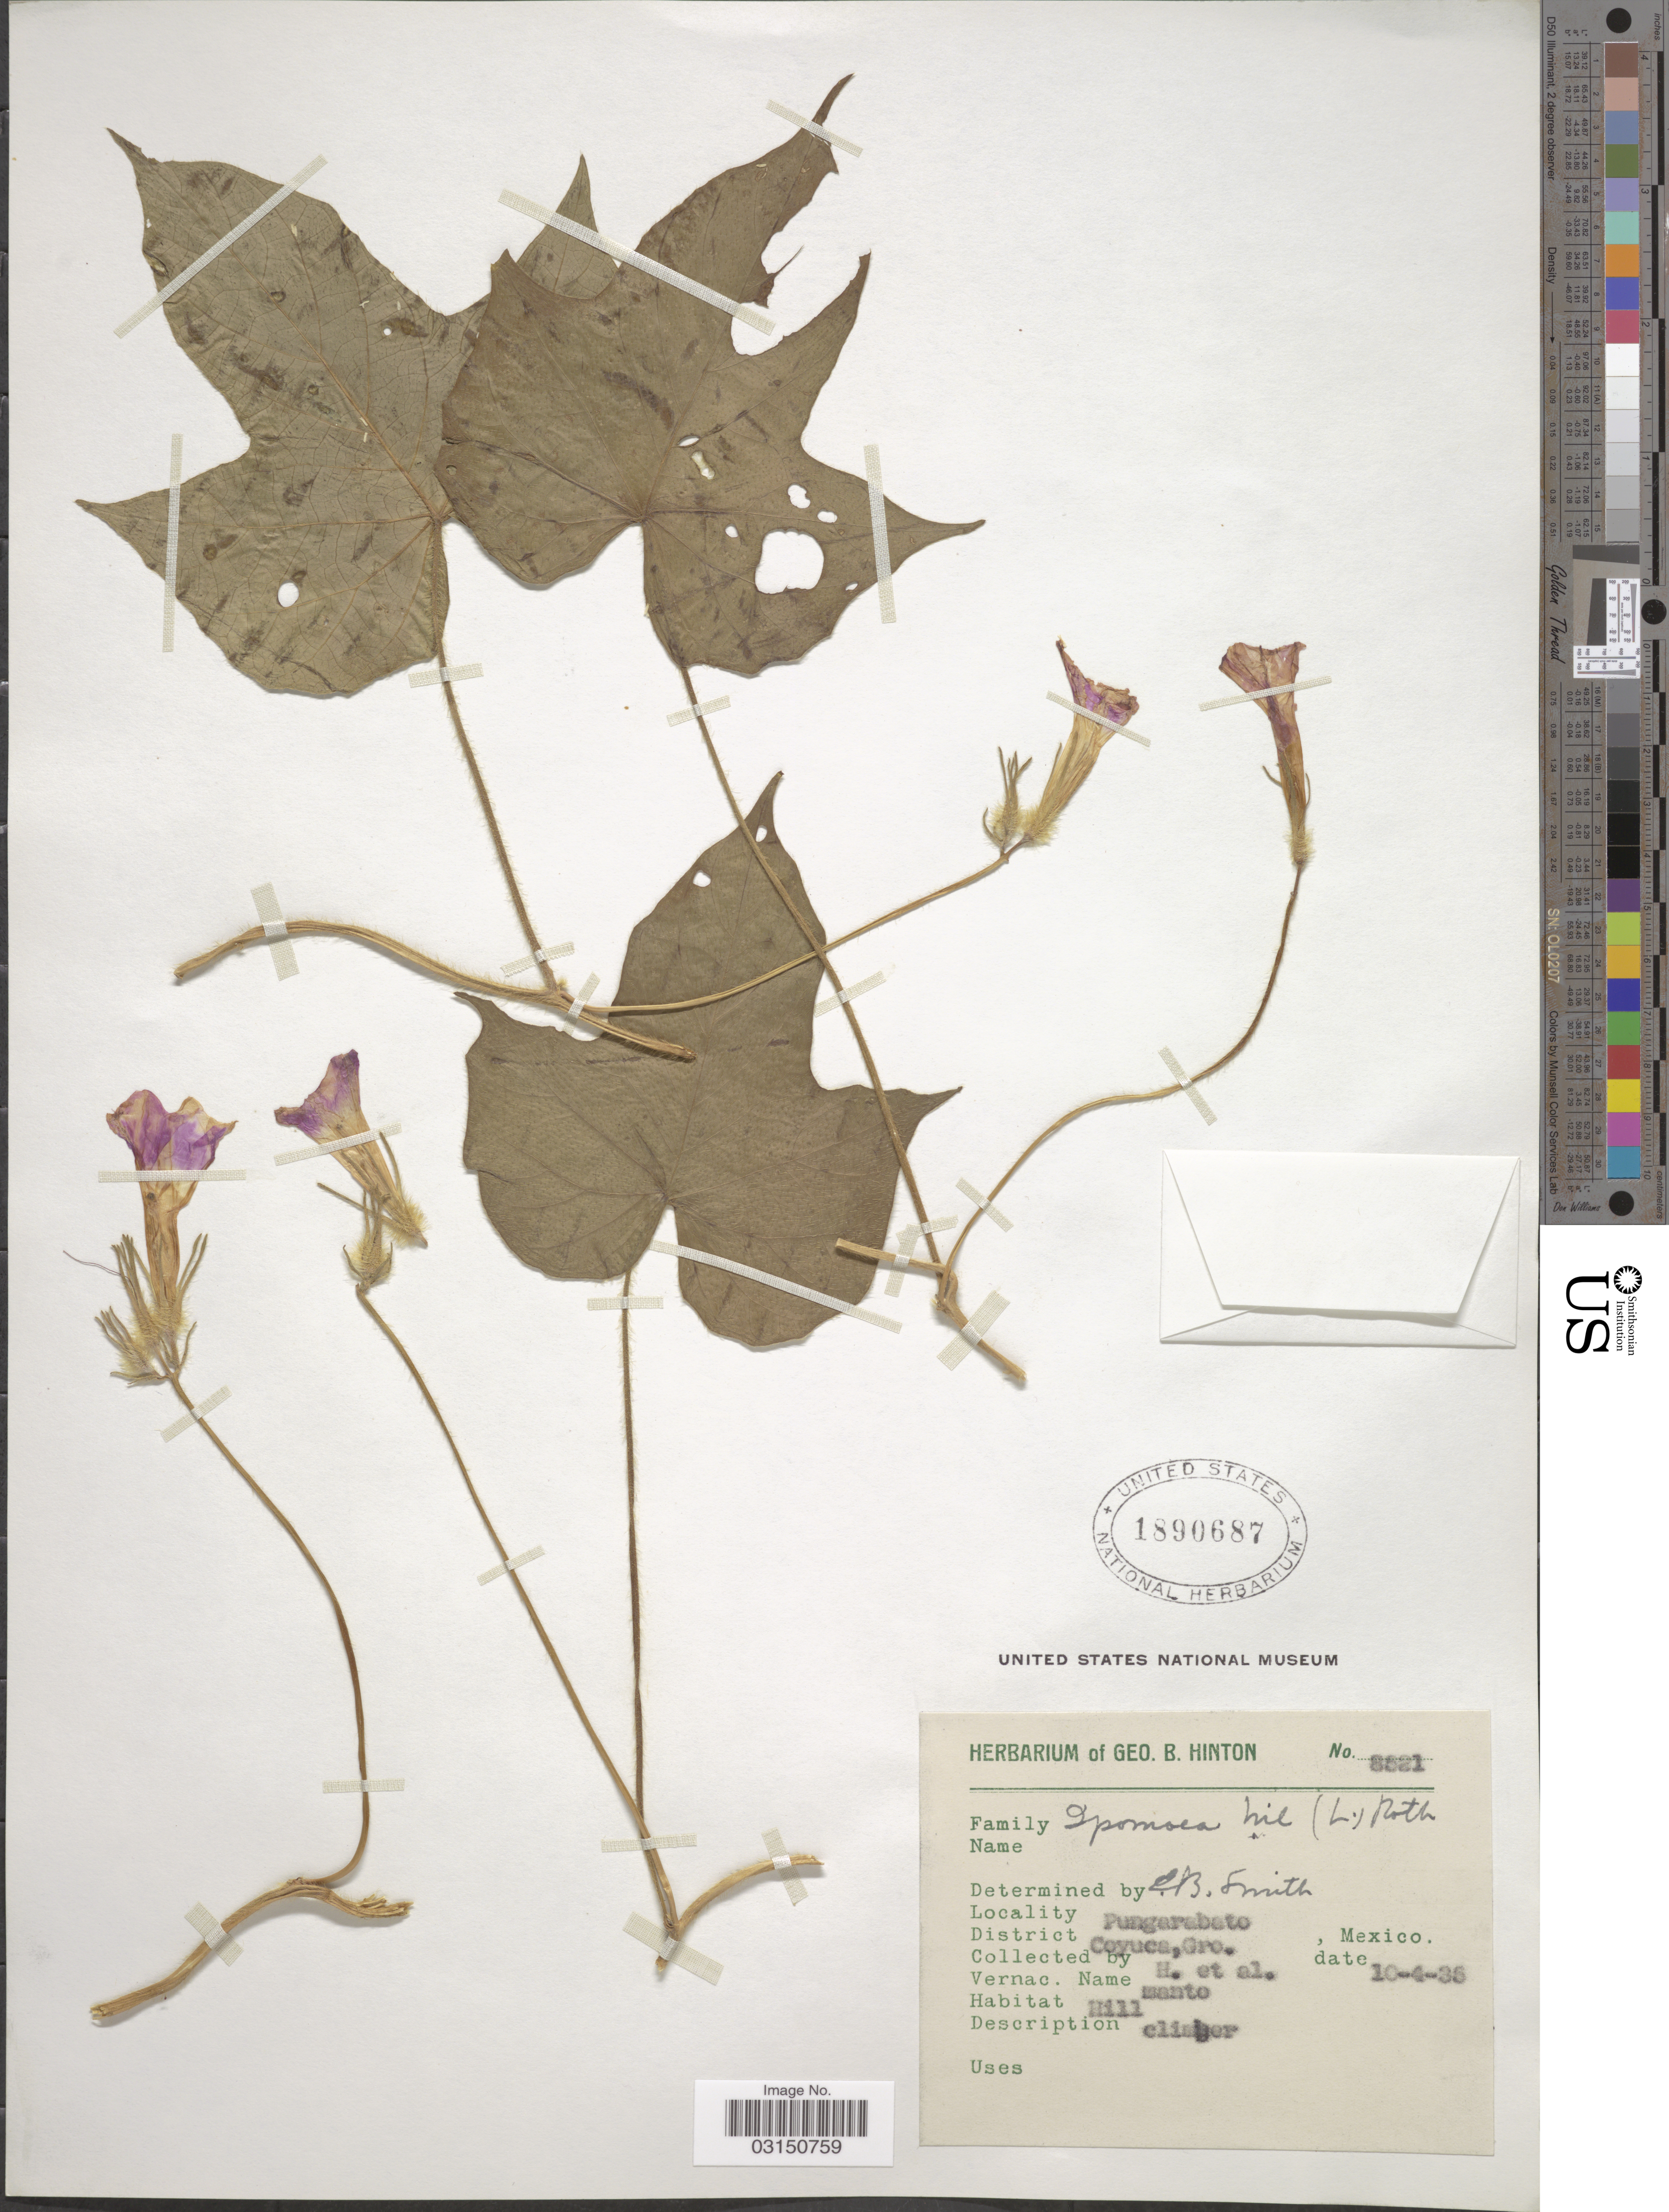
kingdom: Plantae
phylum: Tracheophyta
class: Magnoliopsida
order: Solanales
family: Convolvulaceae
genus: Ipomoea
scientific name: Ipomoea nil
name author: (L.) Roth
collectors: G. B. Hinton & et al.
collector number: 8521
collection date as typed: Transcribed d/m/y: 10/4/36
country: Mexico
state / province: Guerrero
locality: Pungarabato. District Coyuca.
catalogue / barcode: US 1890687